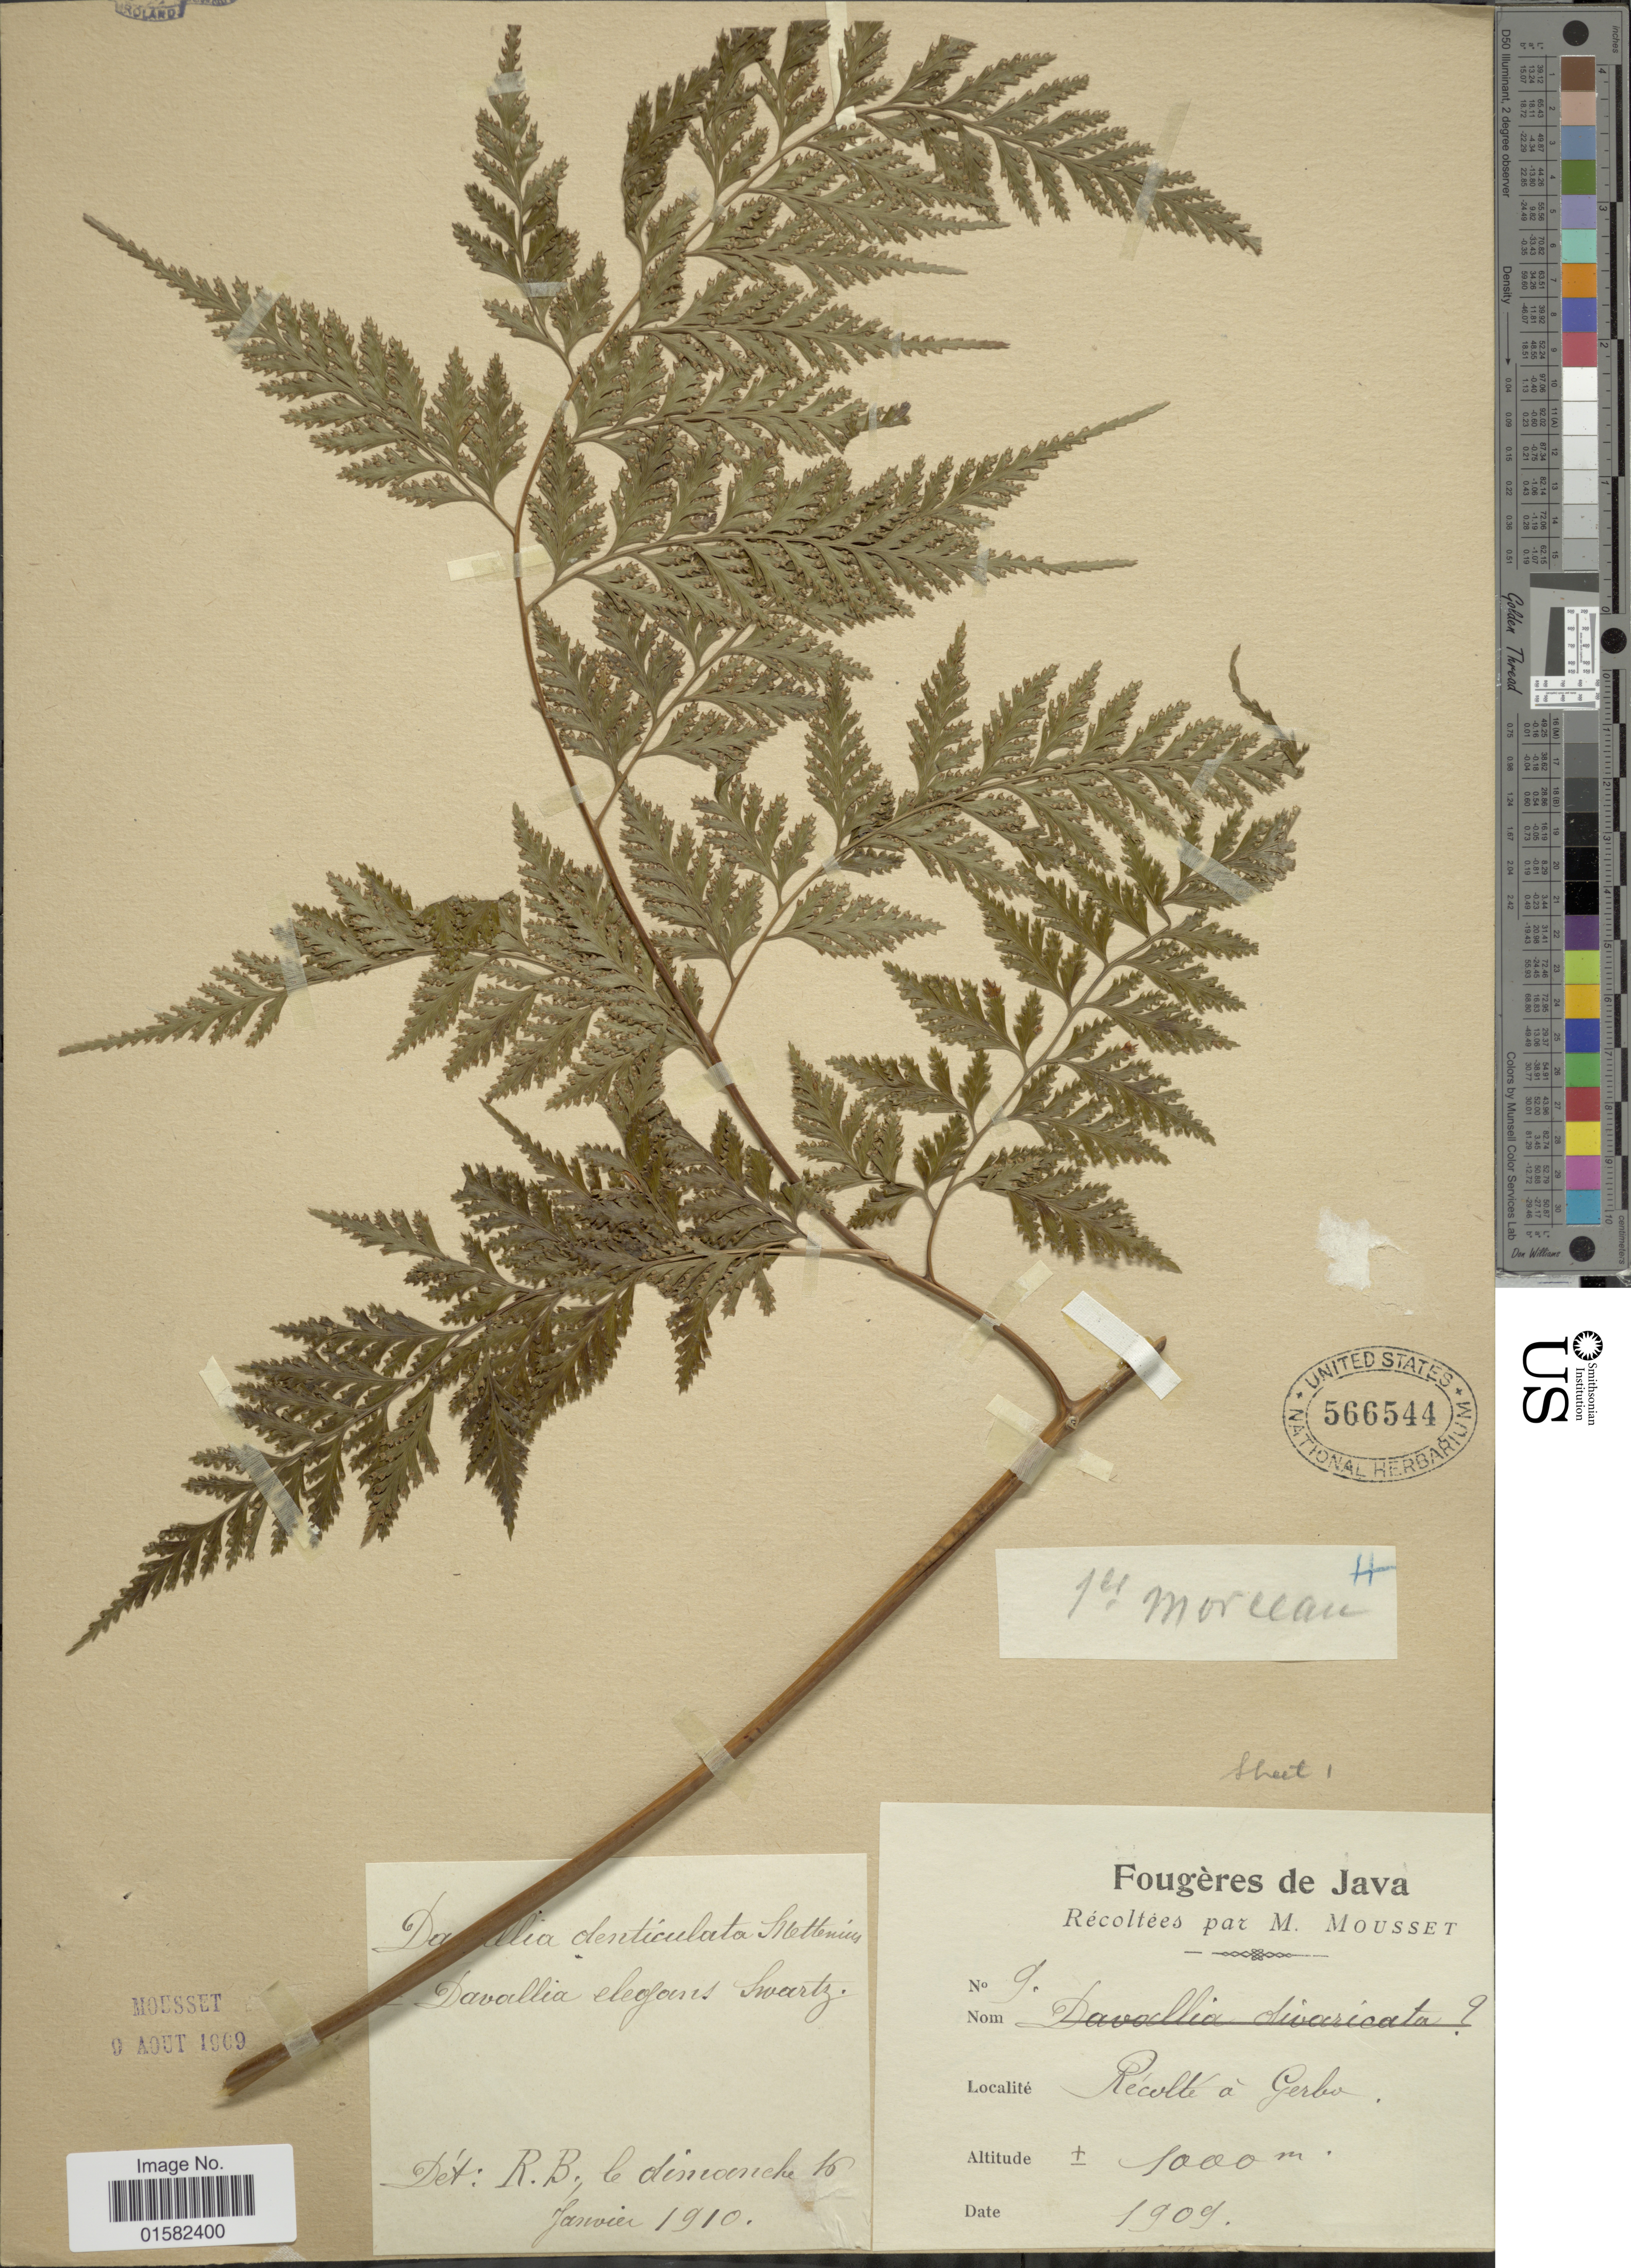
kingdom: Plantae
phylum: Tracheophyta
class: Polypodiopsida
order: Polypodiales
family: Davalliaceae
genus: Wibelia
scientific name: Wibelia denticulata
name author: (Burm. f.) M. Kato & Tsutsumi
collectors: M. Mousset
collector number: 9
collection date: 1909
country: Indonesia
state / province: Java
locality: Recolté a Gerbo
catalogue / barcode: US 566544